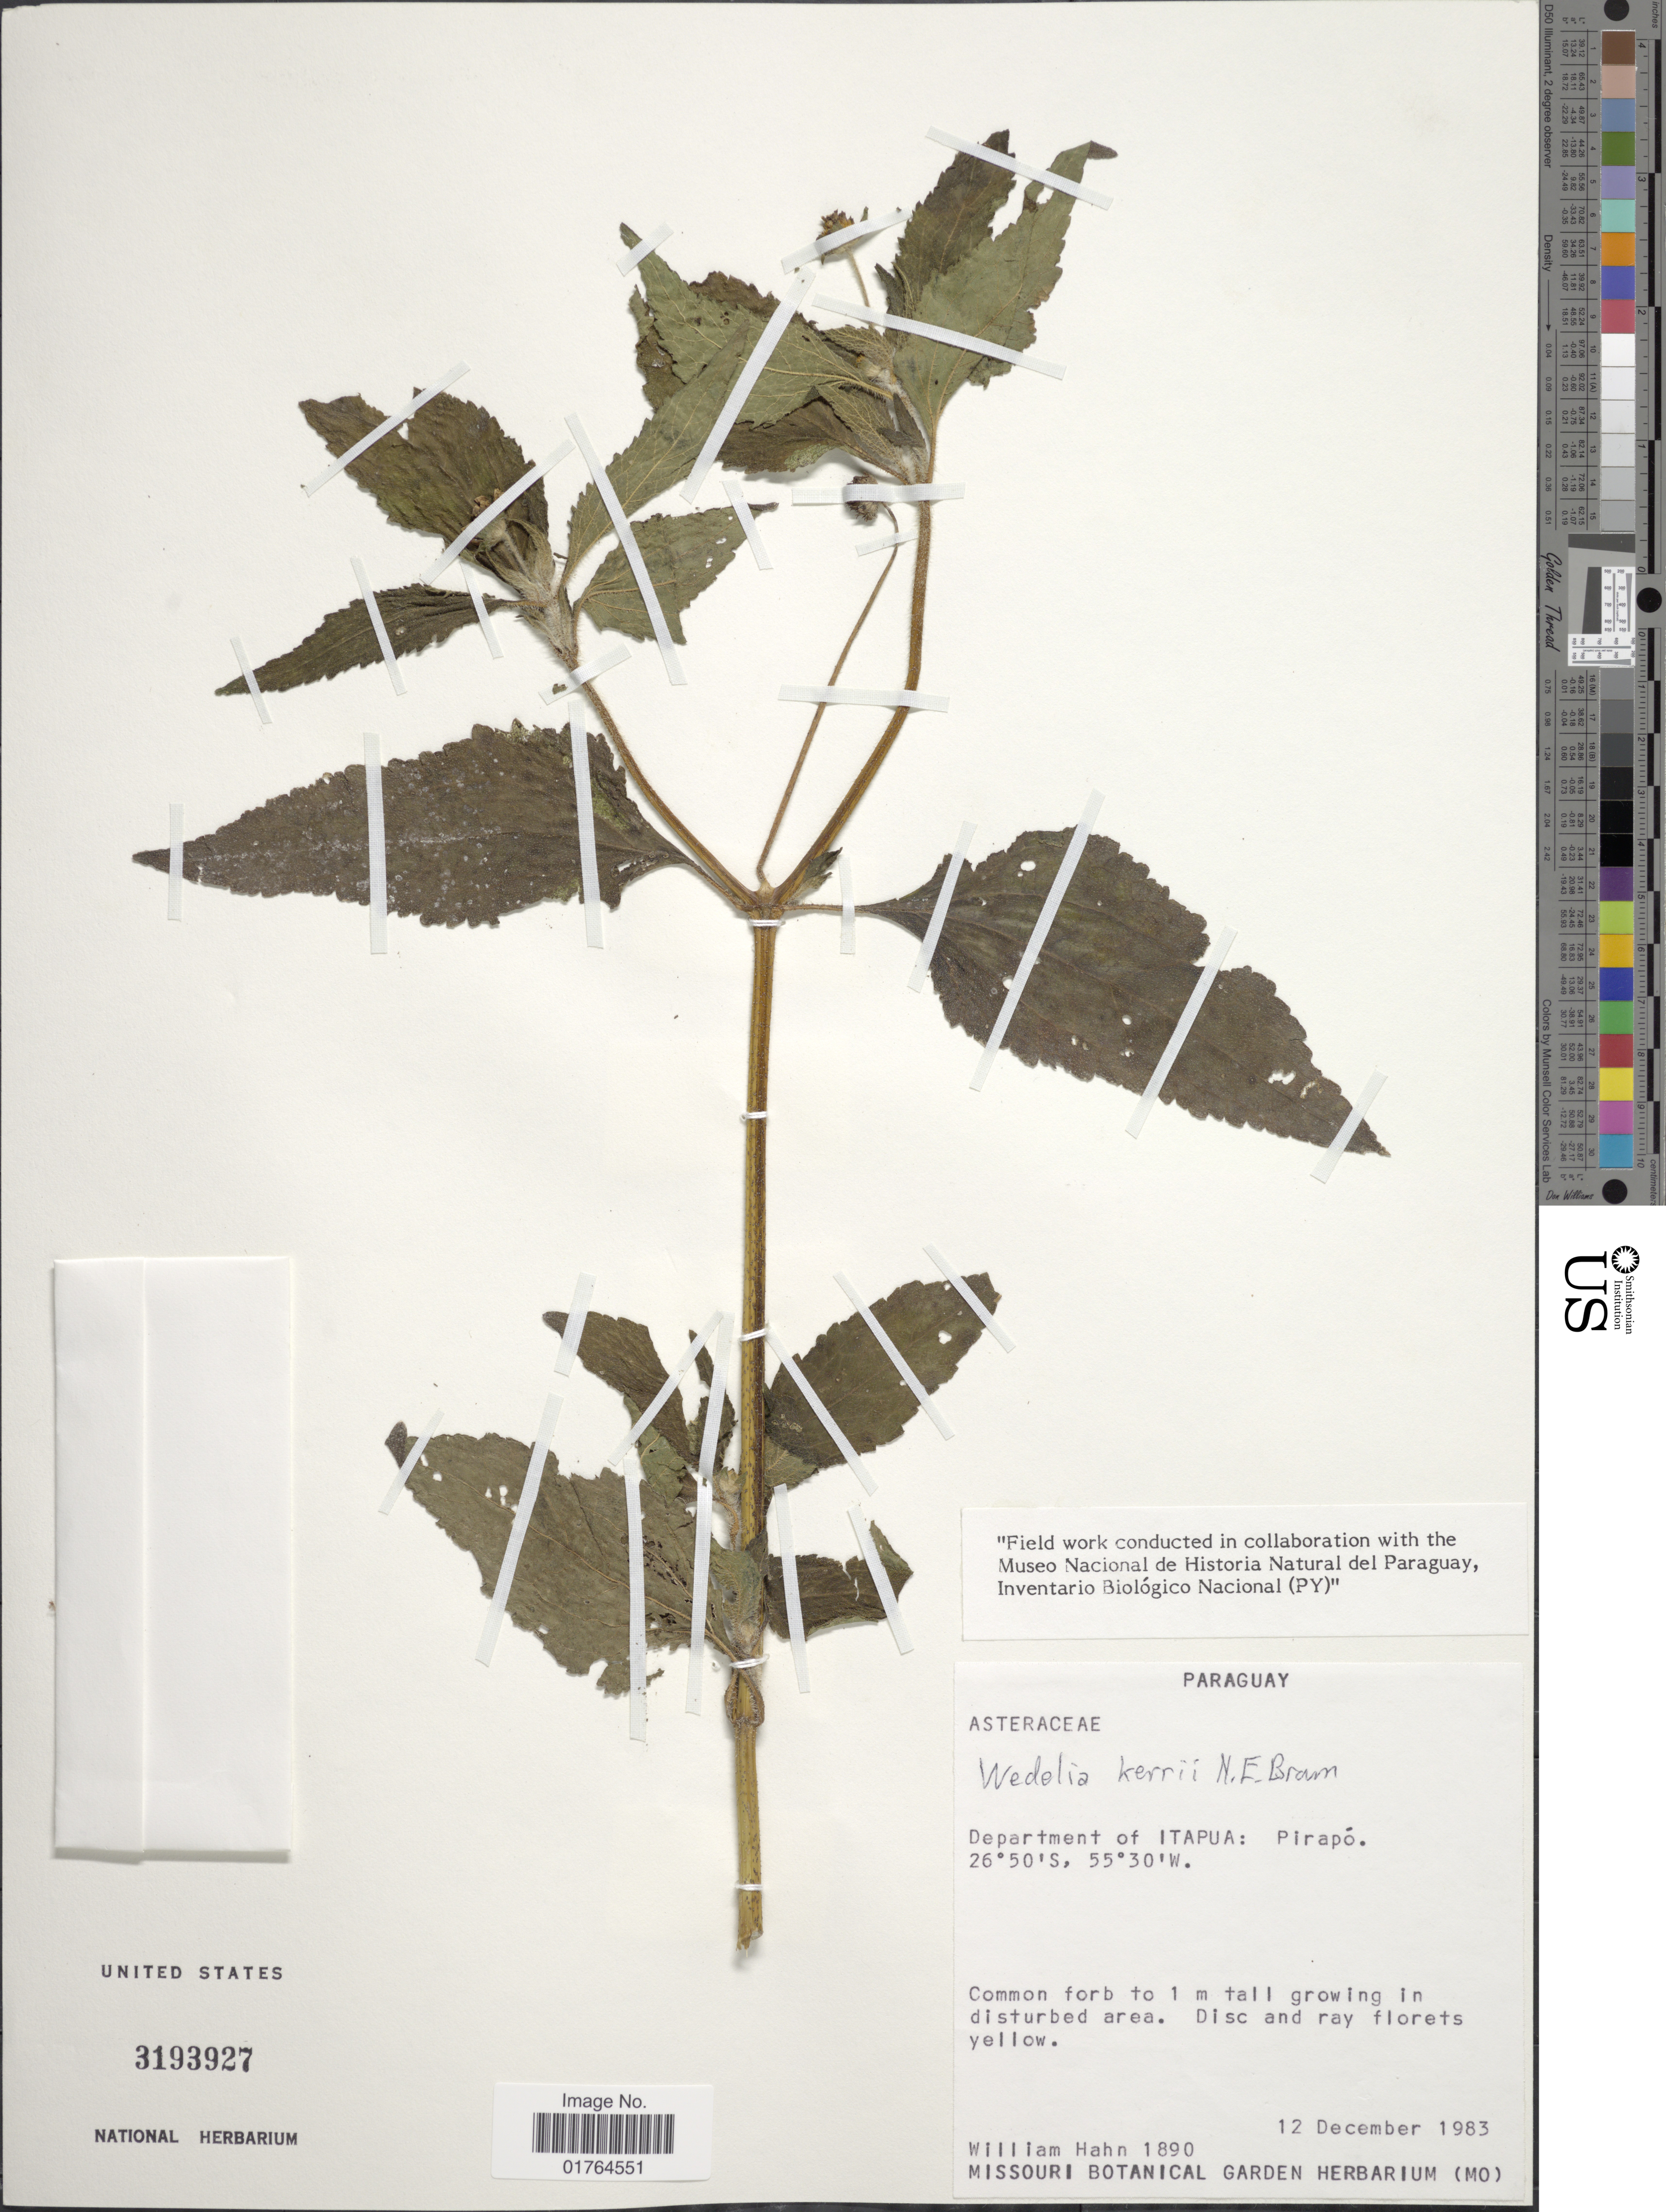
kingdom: Plantae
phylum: Tracheophyta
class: Magnoliopsida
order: Asterales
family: Asteraceae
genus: Wedelia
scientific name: Wedelia kerrii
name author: N.E. Br.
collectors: W. Hahn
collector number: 1890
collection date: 1983-12-12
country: Paraguay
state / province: Itapua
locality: Pirapo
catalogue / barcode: US 3193927